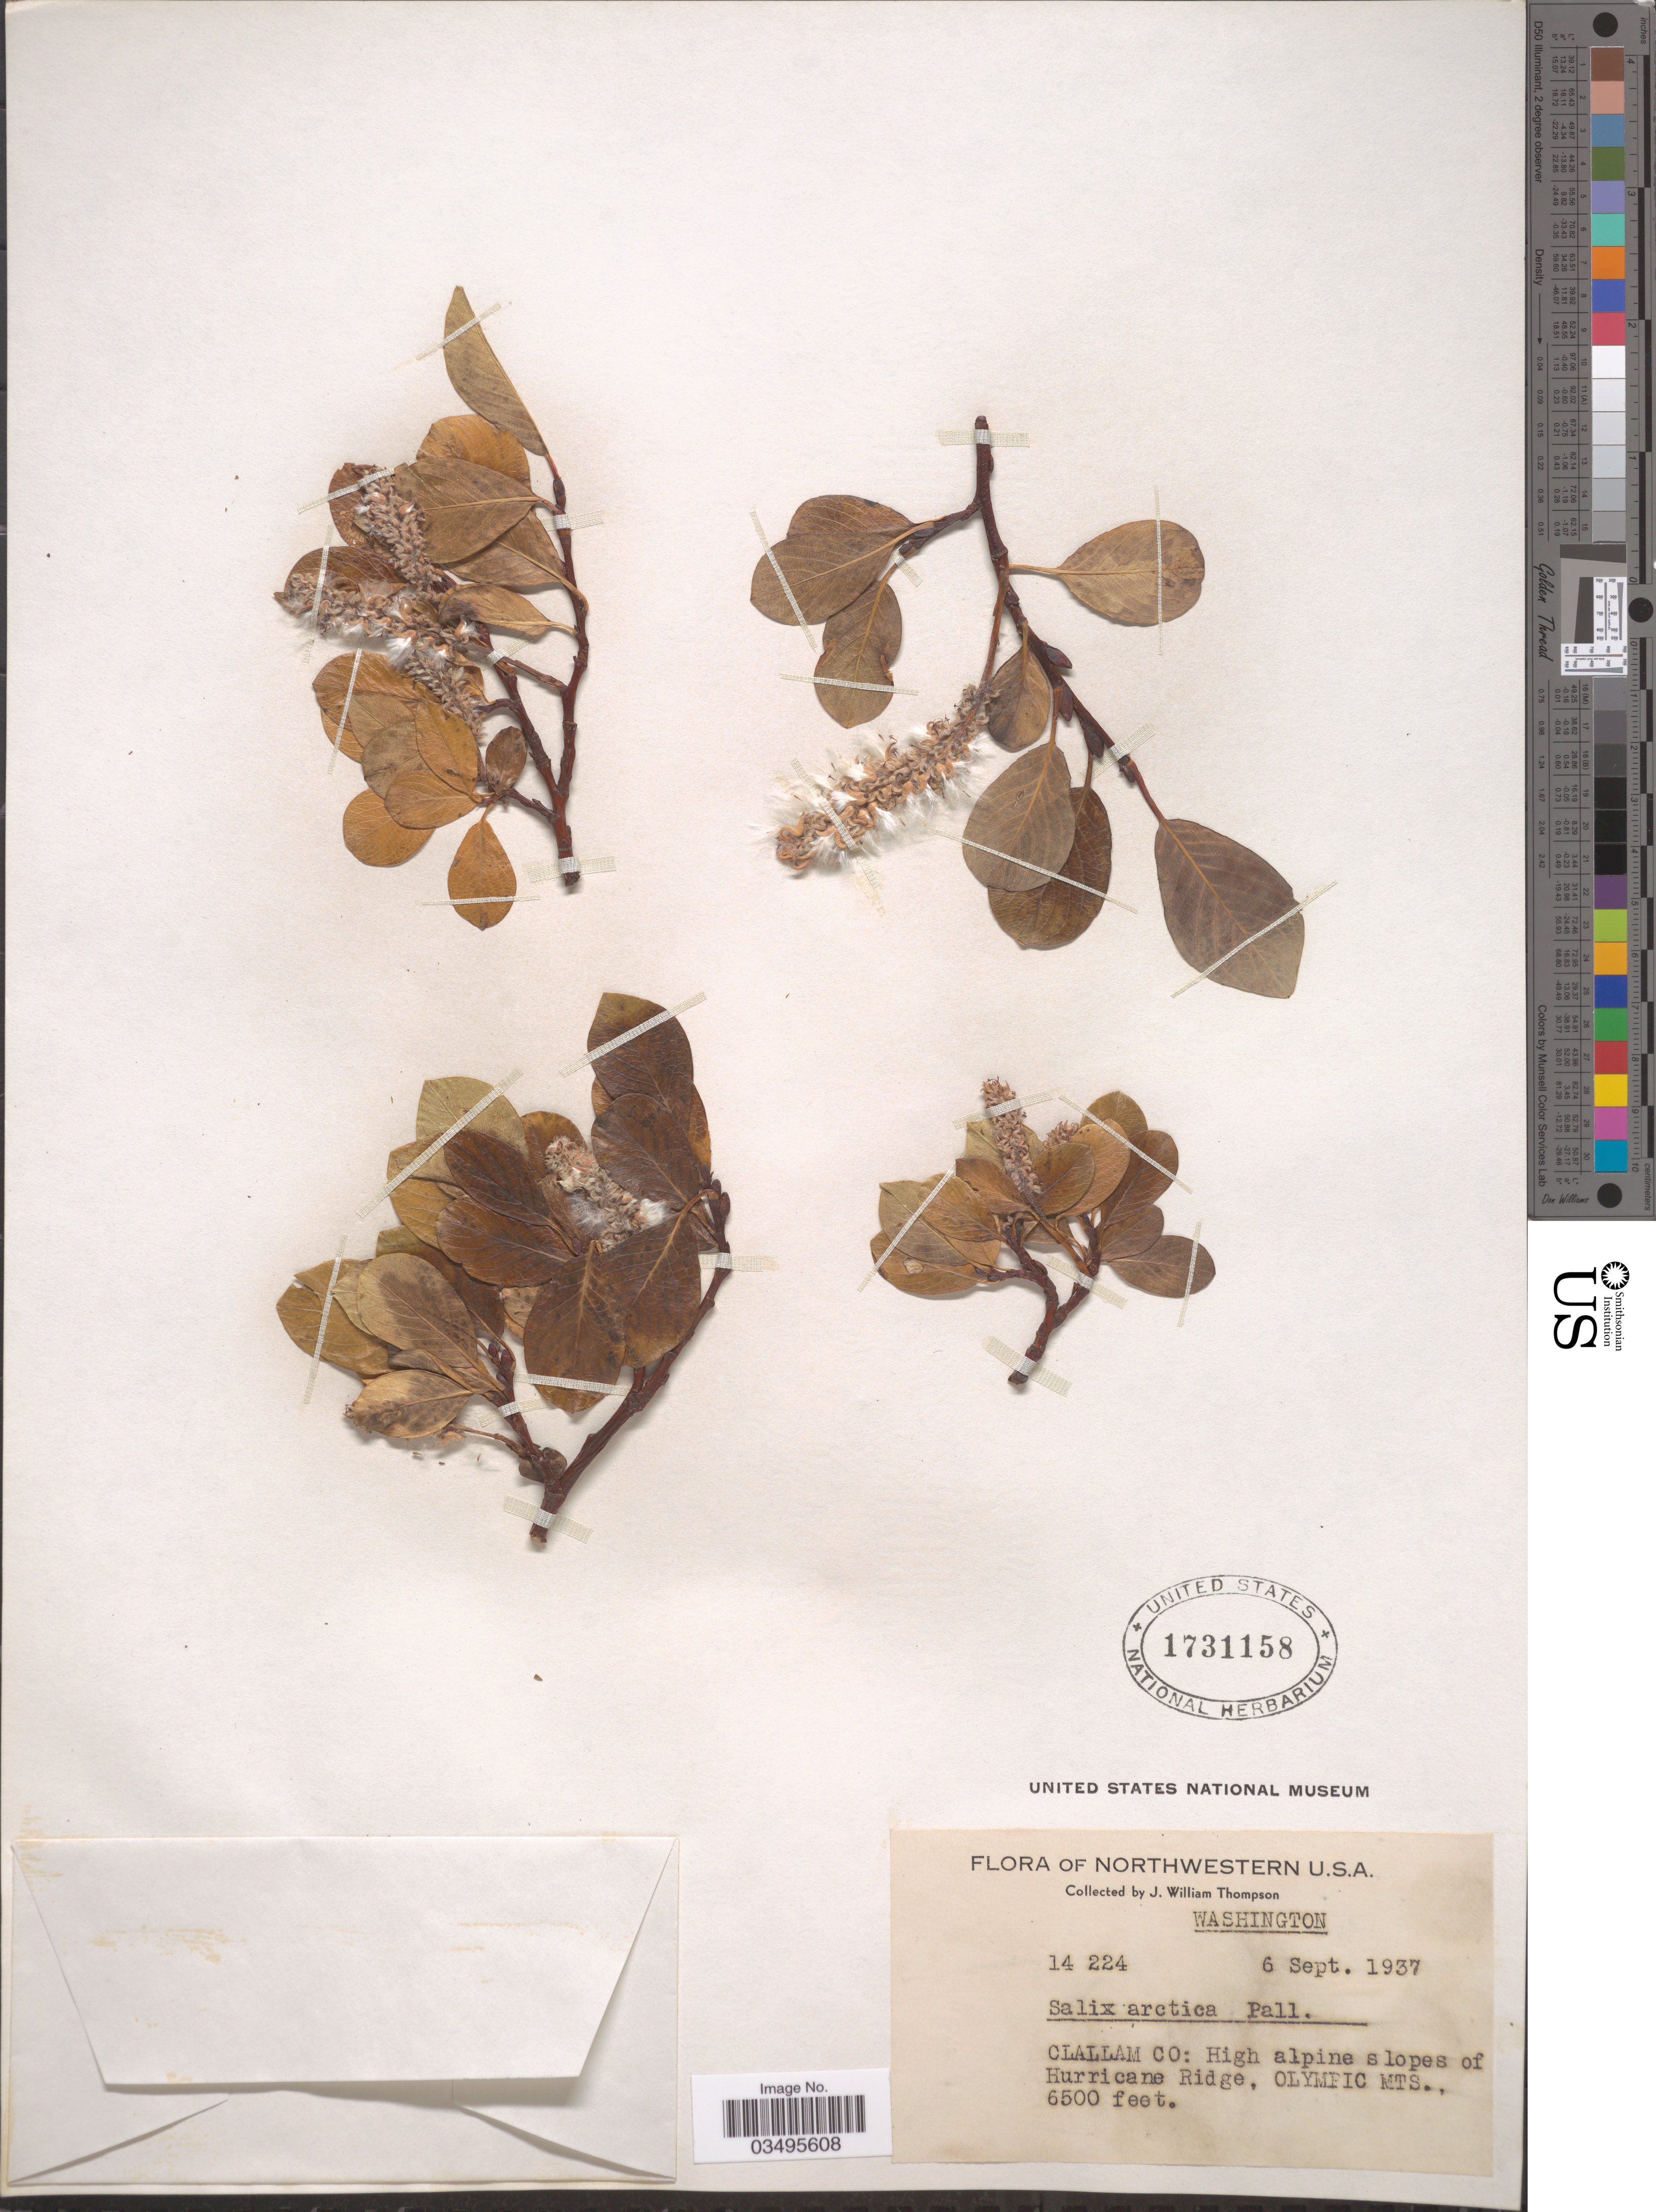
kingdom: Plantae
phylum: Tracheophyta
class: Magnoliopsida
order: Malpighiales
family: Salicaceae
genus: Salix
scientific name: Salix arctica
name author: Pall.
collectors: J. W. Thompson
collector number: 14224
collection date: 1937-09-06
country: United States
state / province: Washington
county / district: Clallam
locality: Clallam Co: High alpine slopes of Hurricane Ridge, Olympic Mts.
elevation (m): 1981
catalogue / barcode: US 1731158